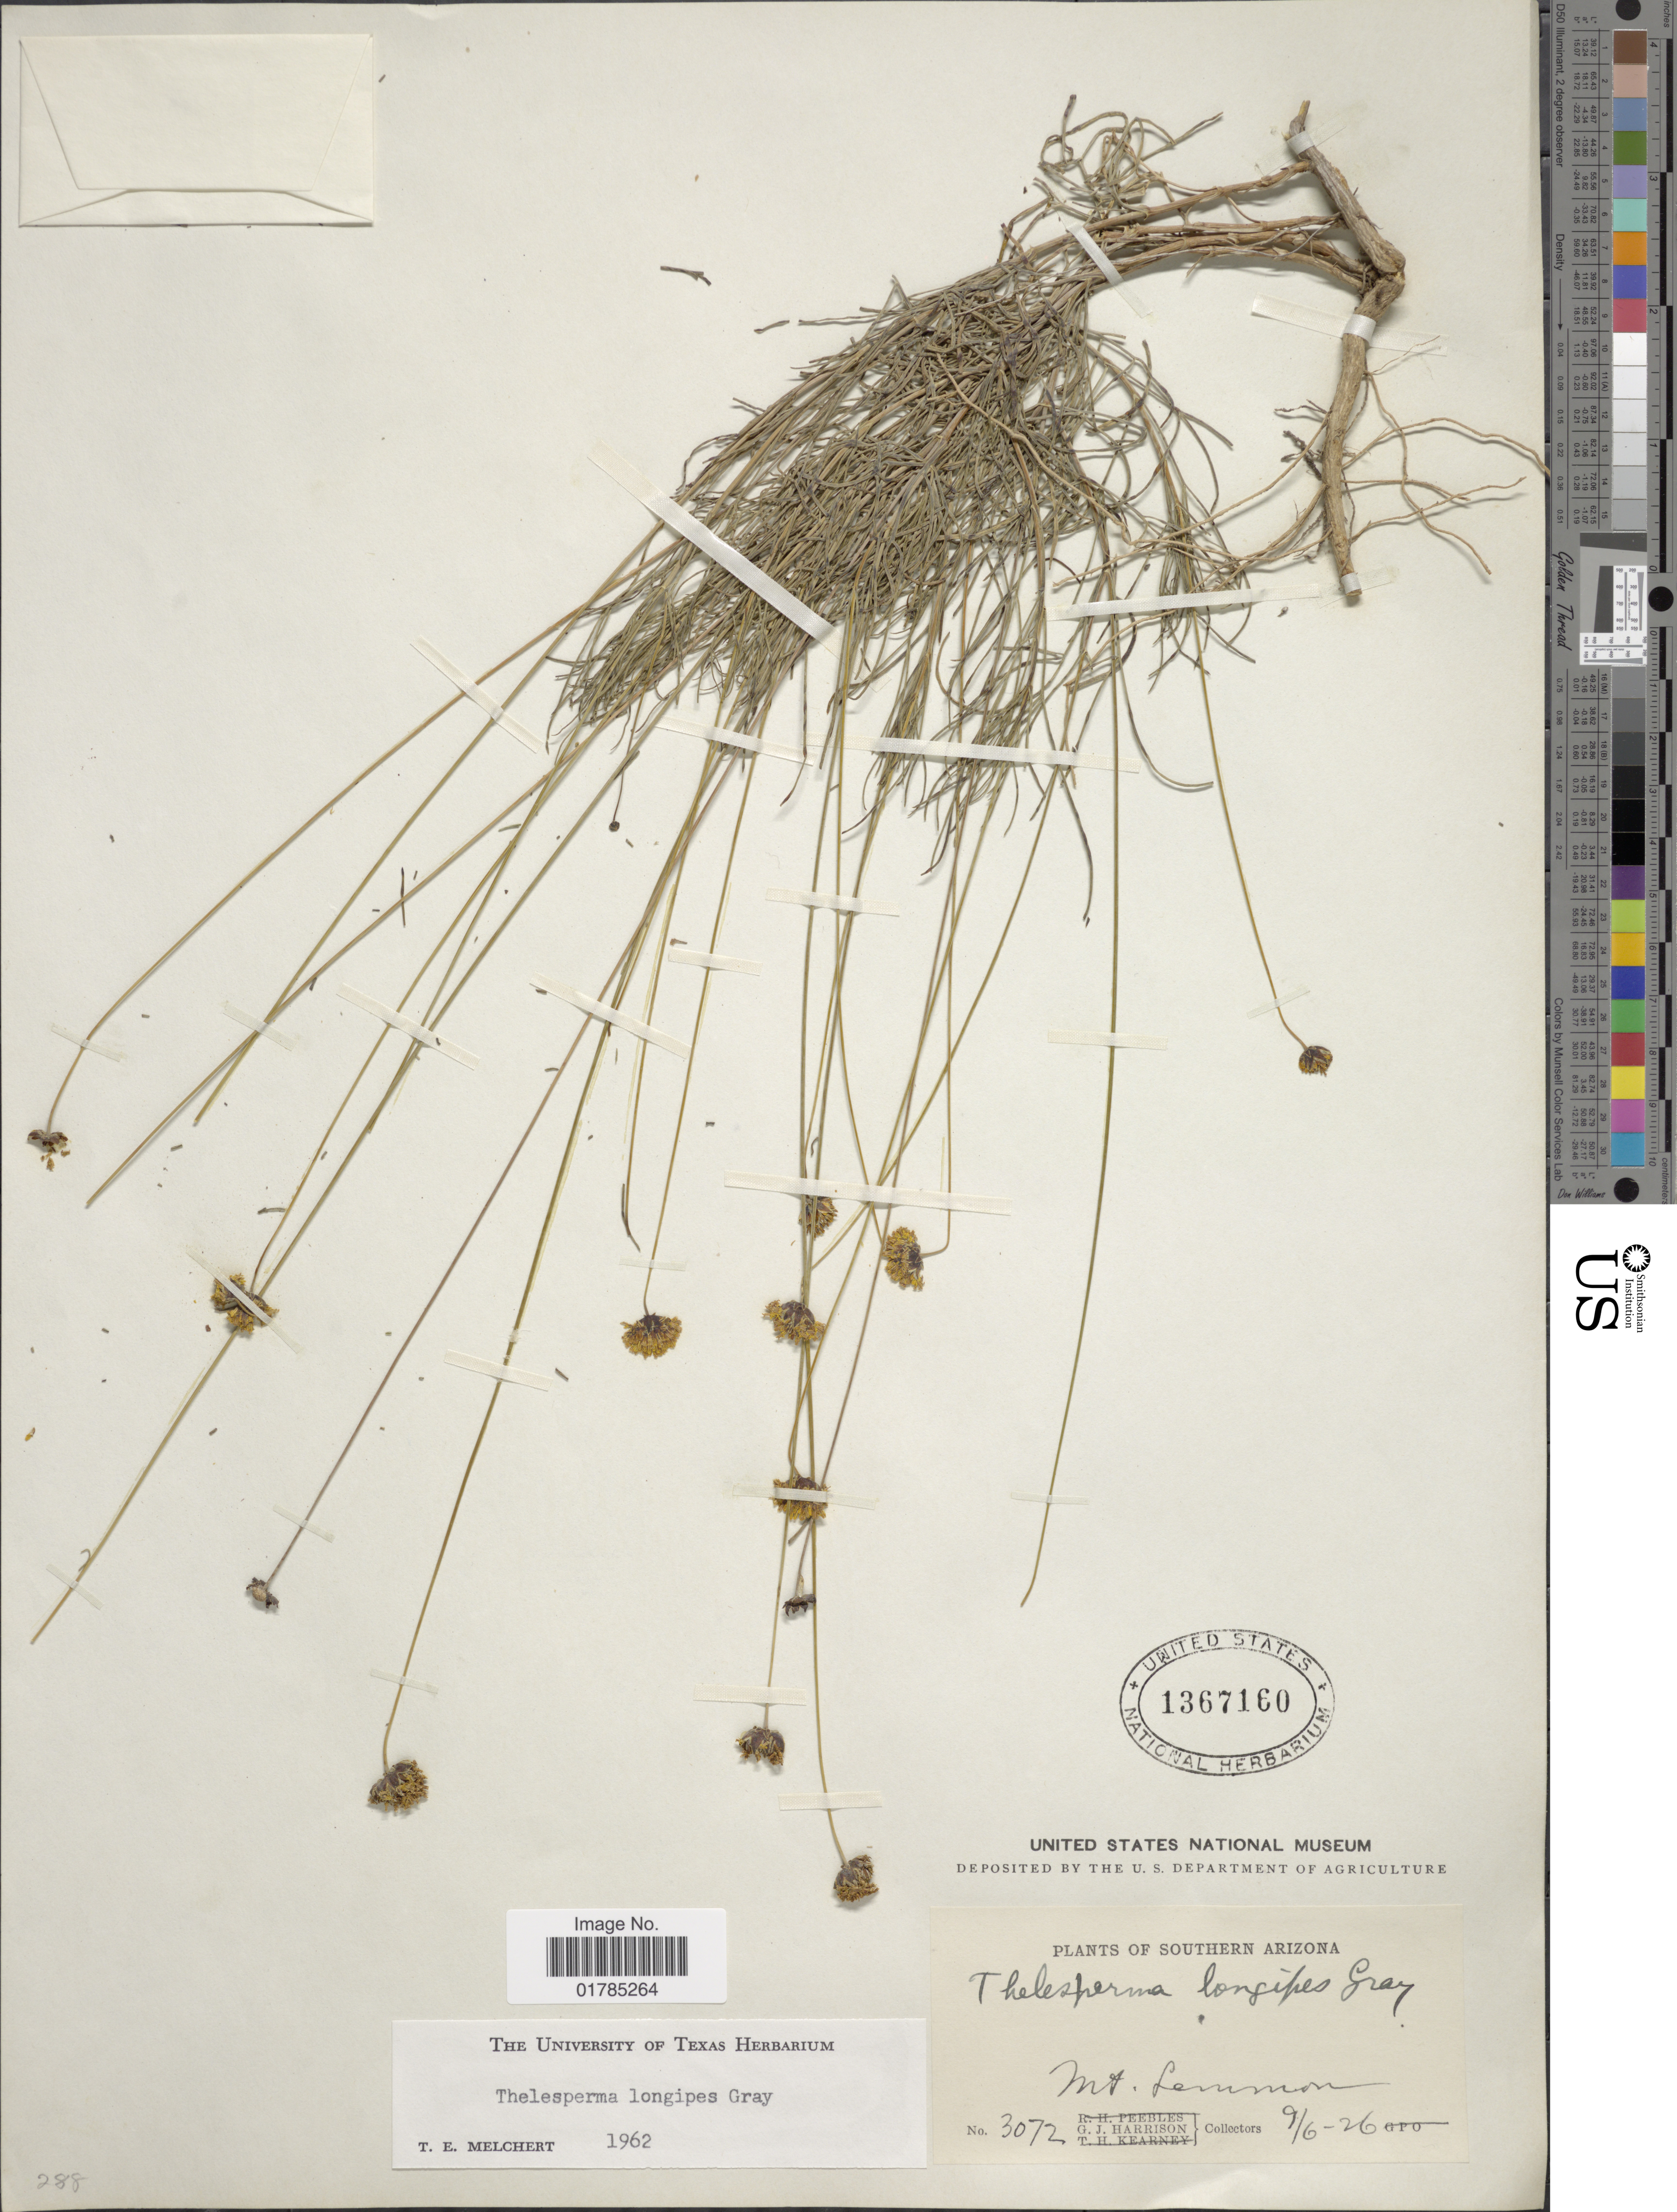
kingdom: Plantae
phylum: Tracheophyta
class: Magnoliopsida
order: Asterales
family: Asteraceae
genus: Thelesperma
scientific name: Thelesperma longipes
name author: A. Gray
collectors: G. J. Harrison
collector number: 3072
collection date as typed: Transcribed d/m/y: 6/9/26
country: United States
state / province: Arizona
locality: Southern Arizona. Mt. Lemmon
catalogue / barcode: US 1367160